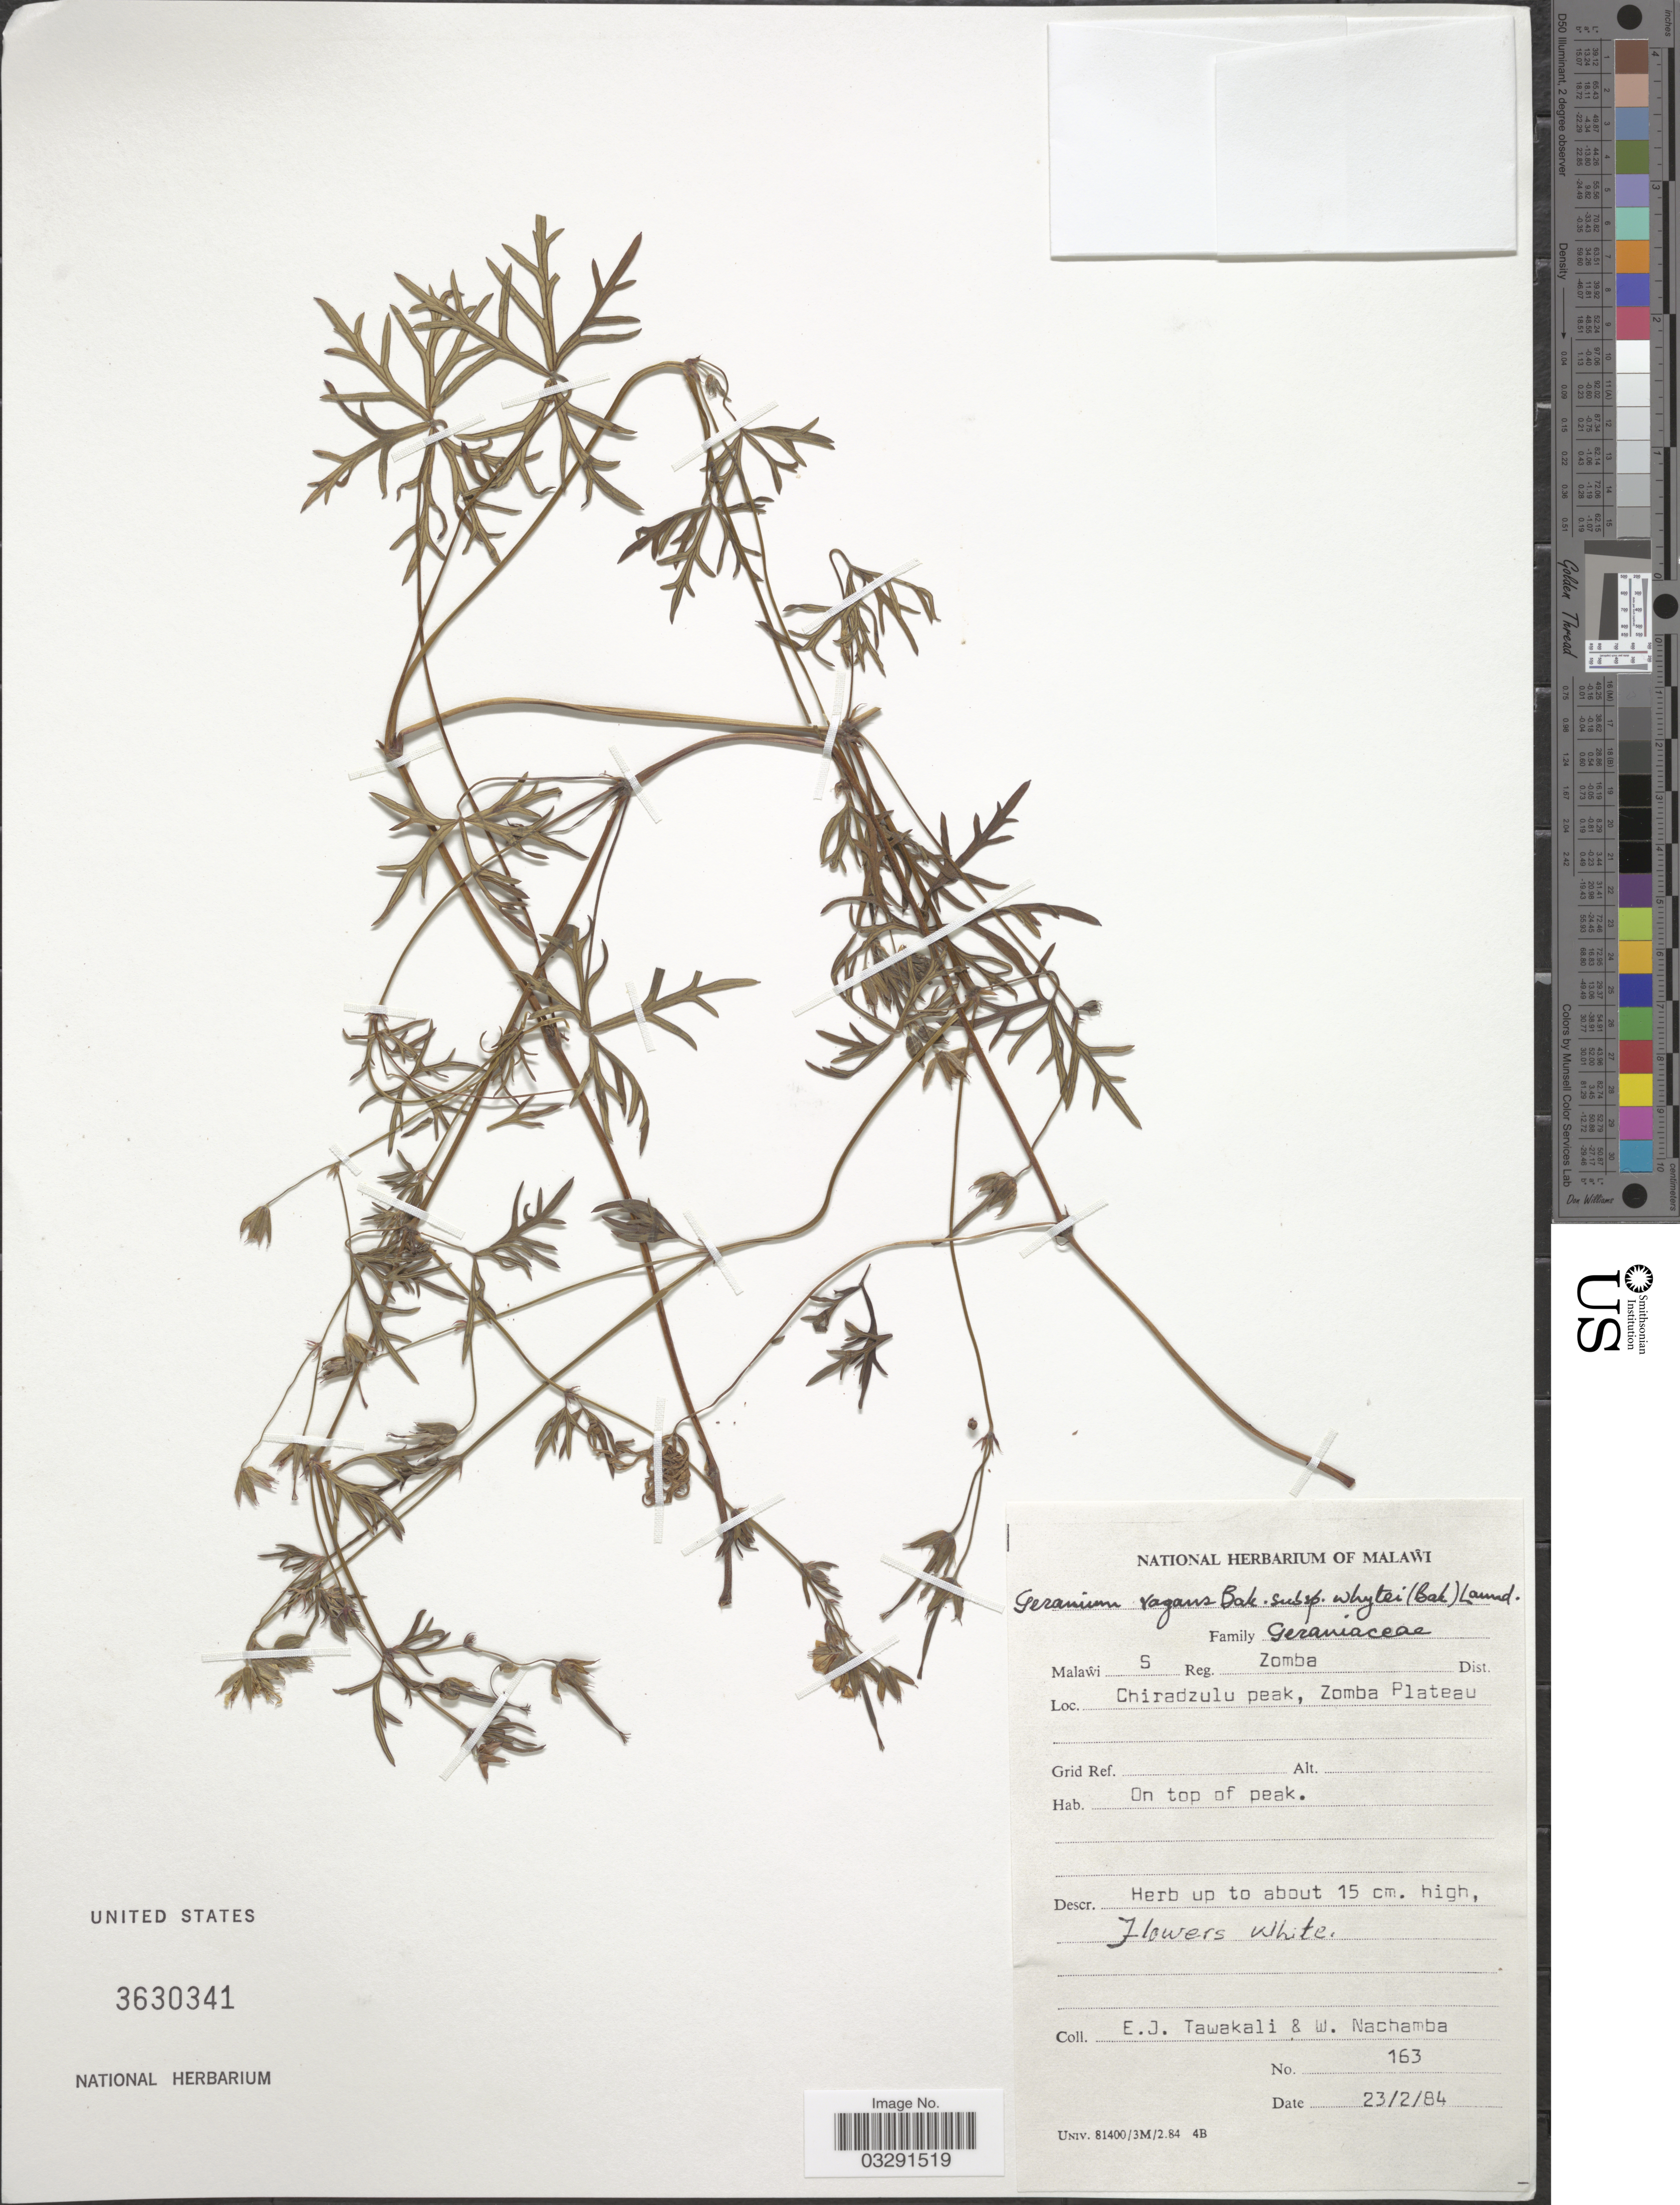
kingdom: Plantae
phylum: Tracheophyta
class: Magnoliopsida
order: Geraniales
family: Geraniaceae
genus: Geranium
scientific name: Geranium vagans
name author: Baker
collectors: E. Tawakali & W. Nachamba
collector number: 163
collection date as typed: Transcribed d/m/y: 23/2/84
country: Malawi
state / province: Southern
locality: Malaŵi S Reg. Zomba Dist. Chiradzulu peak, Zomba Plateau.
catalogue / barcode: US 3630341